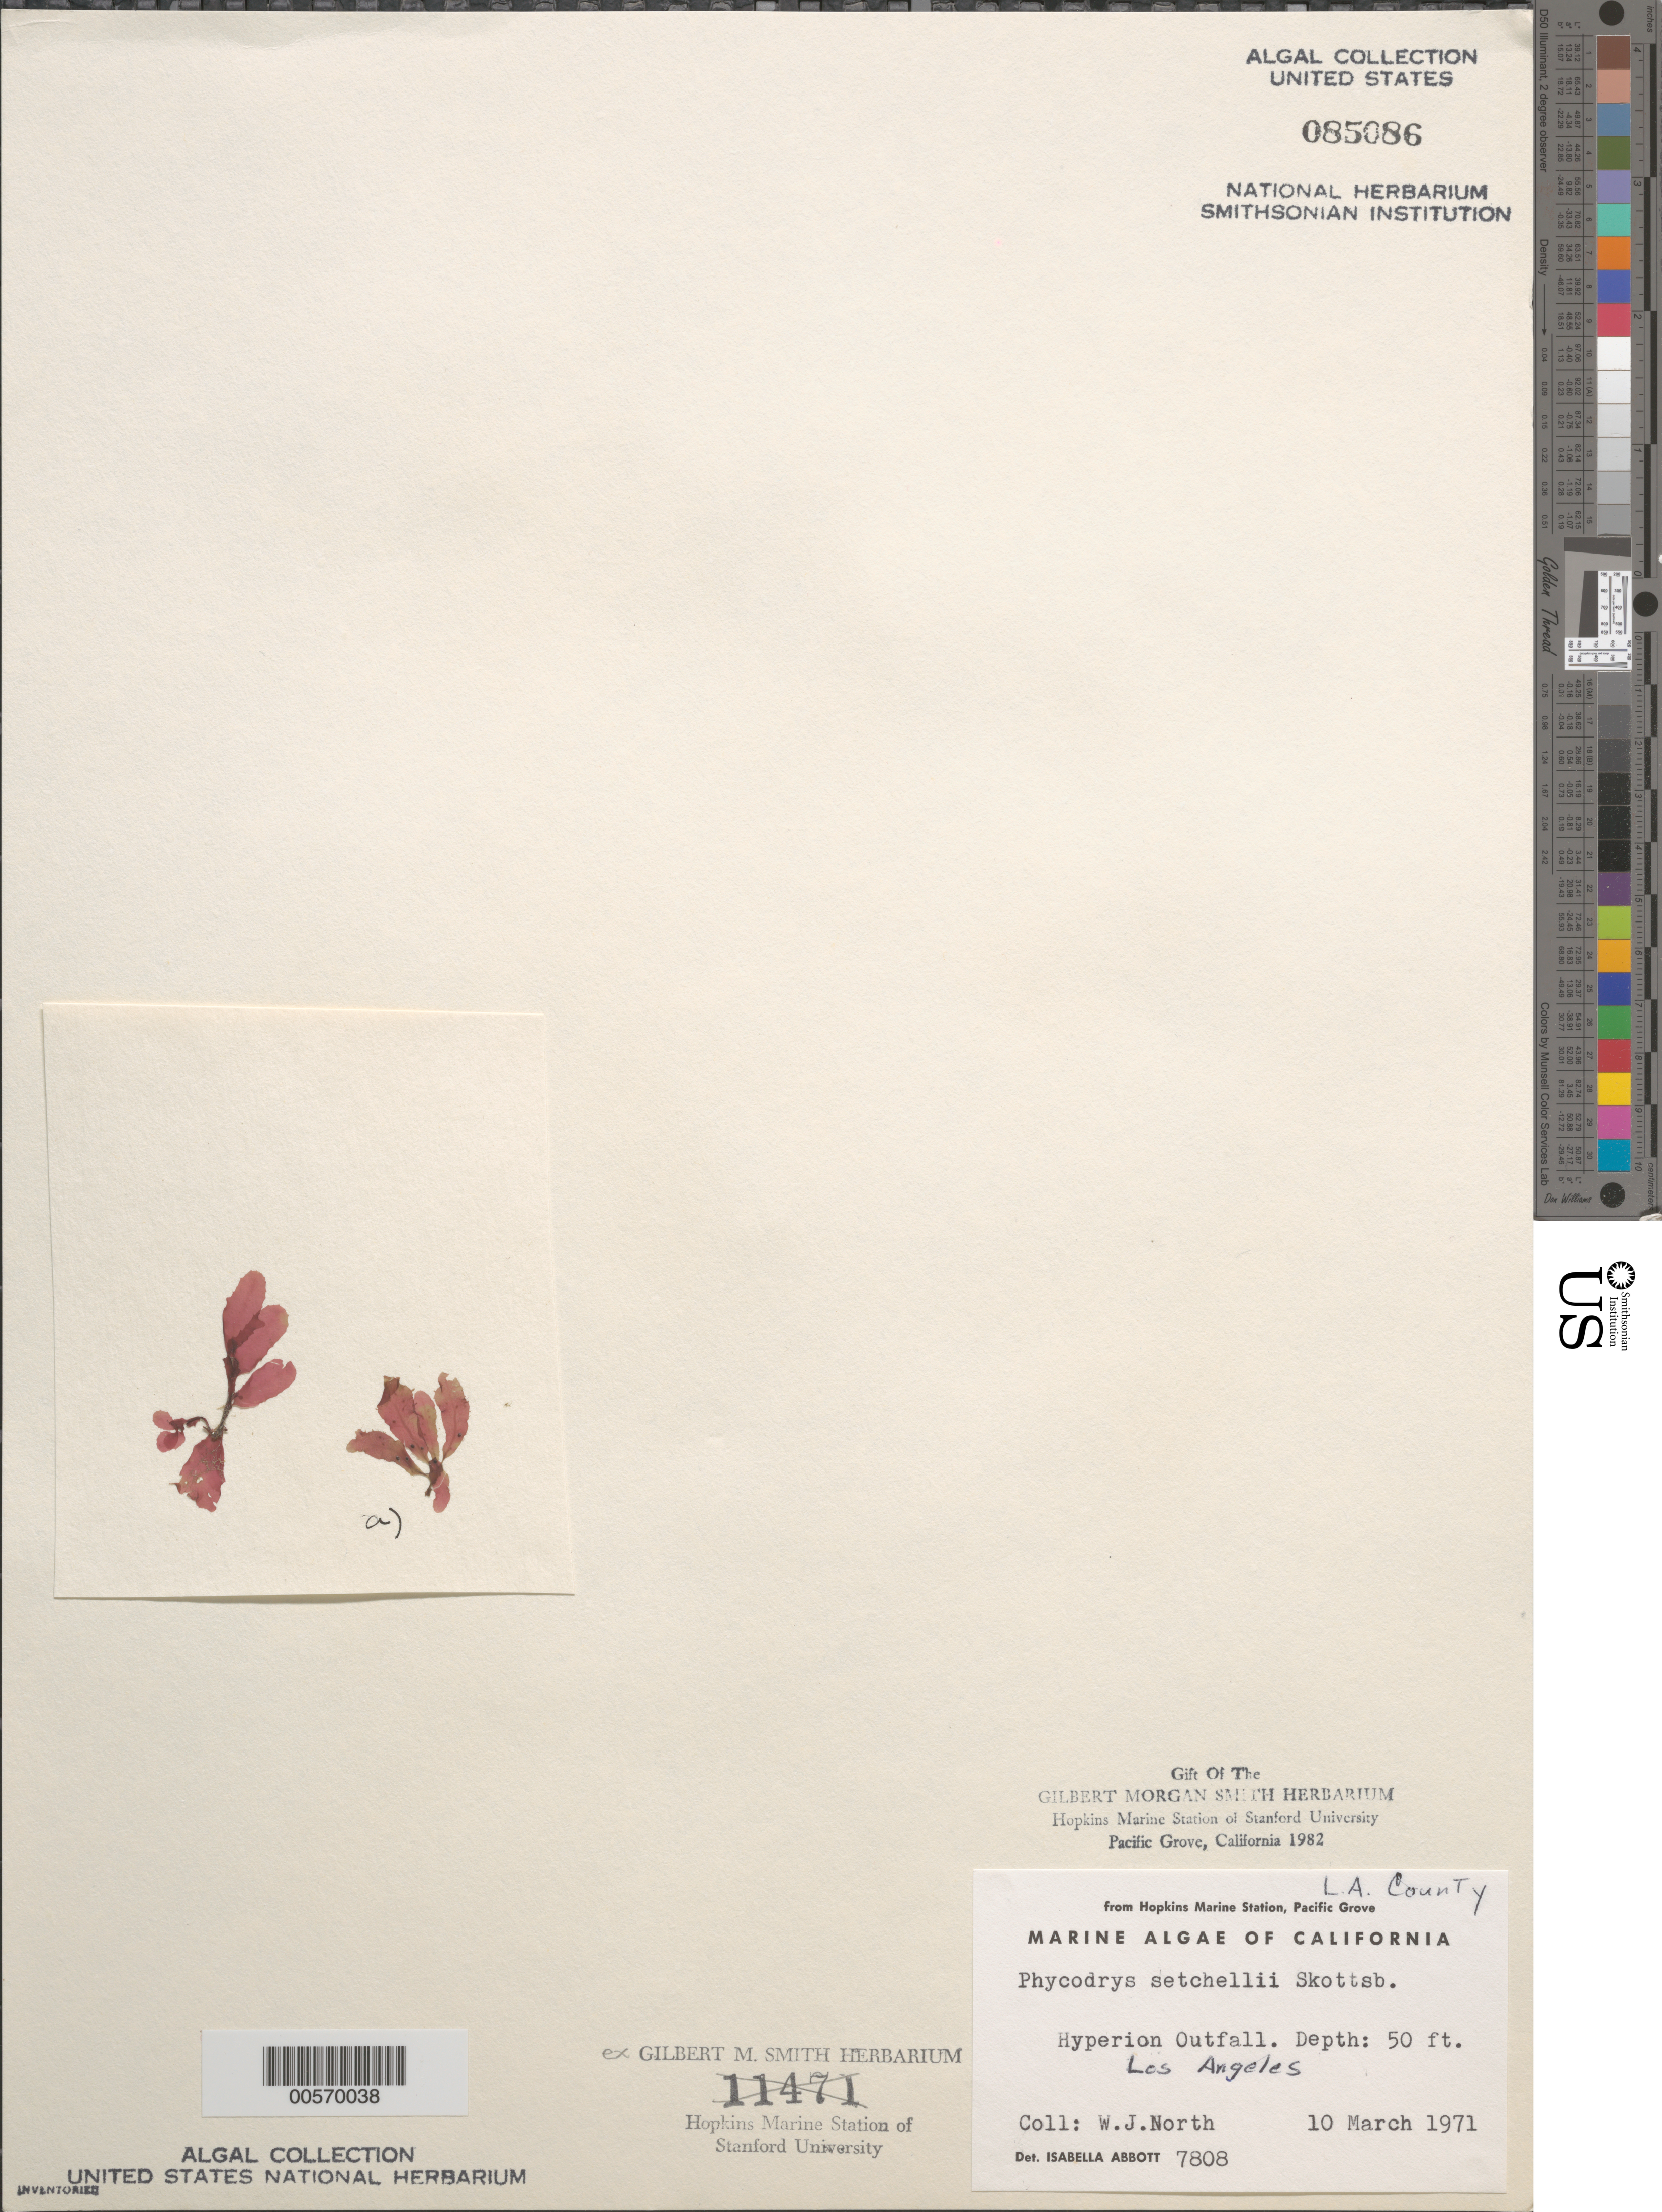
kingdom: Plantae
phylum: Rhodophyta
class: Florideophyceae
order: Ceramiales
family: Delesseriaceae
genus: Phycodrys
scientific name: Phycodrys setchellii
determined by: Abbott, Isabella A.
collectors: W. North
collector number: IAA 7808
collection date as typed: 10 Mar 1971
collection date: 1971-03-10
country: United States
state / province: California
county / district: Los Angeles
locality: Hyperion Outfall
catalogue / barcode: US 85086